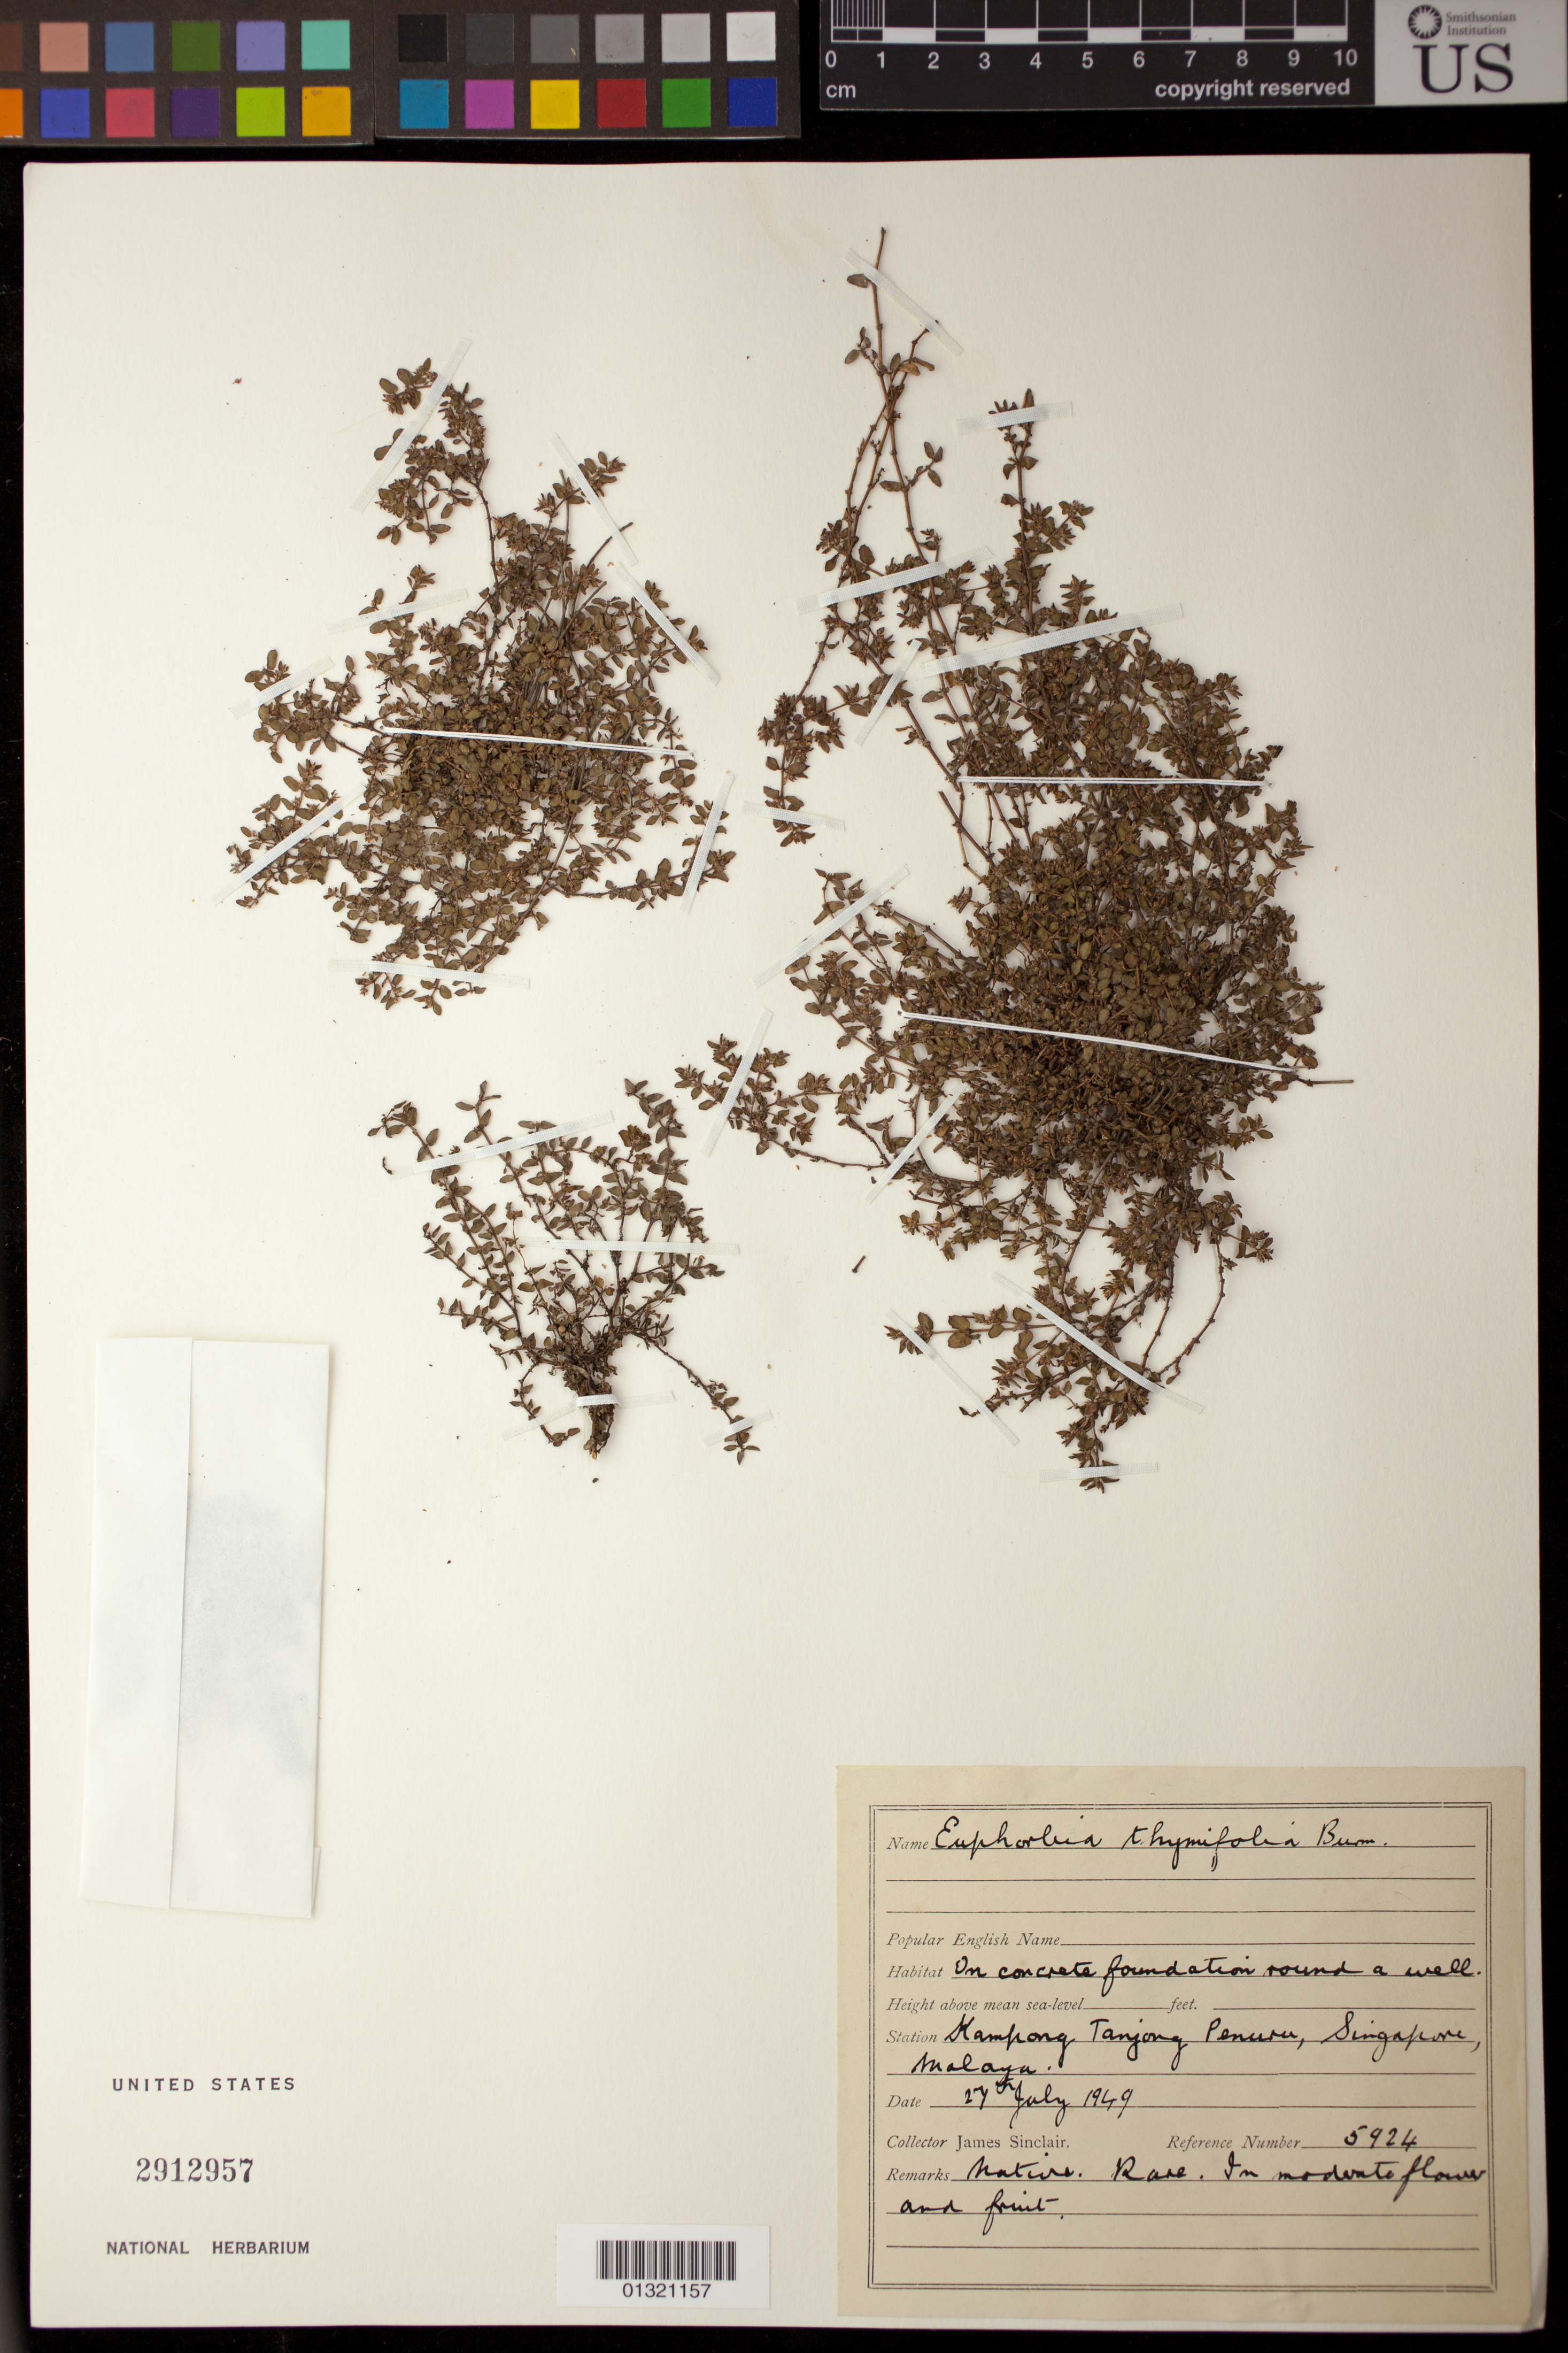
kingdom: Plantae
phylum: Tracheophyta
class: Magnoliopsida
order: Malpighiales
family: Euphorbiaceae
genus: Euphorbia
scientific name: Euphorbia thymifolia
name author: L.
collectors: J. Sinclair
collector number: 5924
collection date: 1949-07-27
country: Singapore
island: Singapore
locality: Kampong Tanjong Penuru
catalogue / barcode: US 2912957